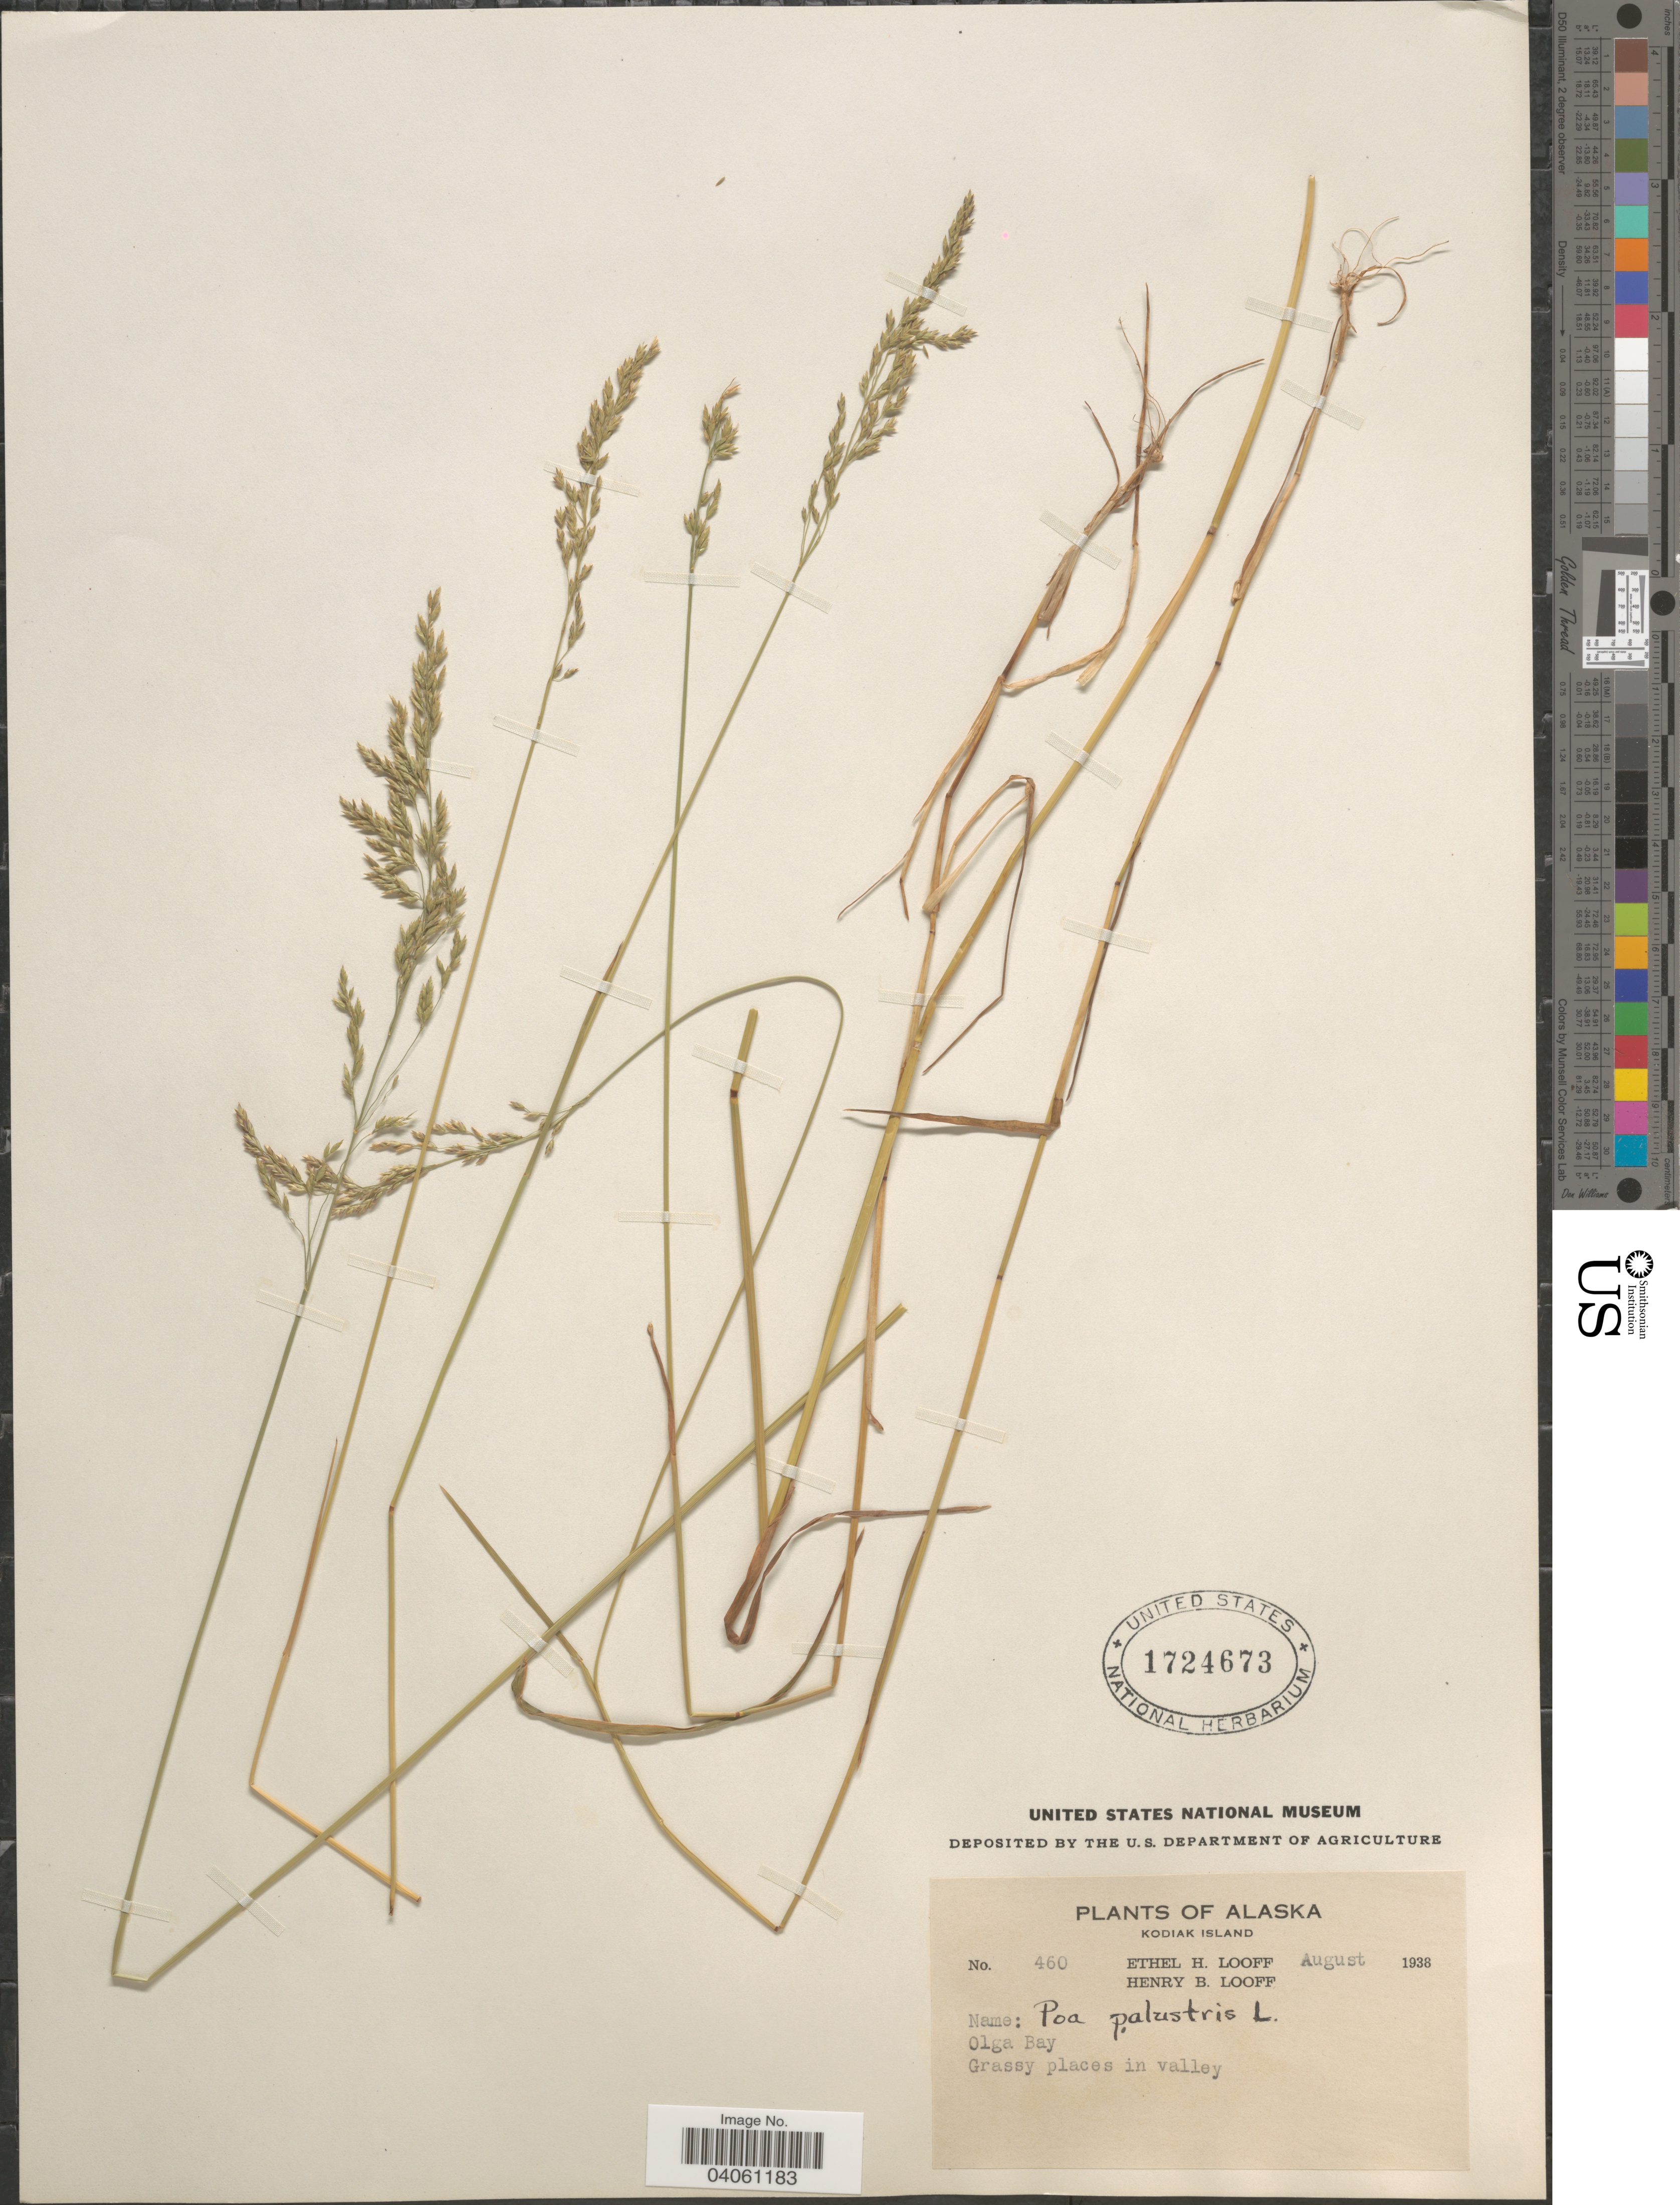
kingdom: Plantae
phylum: Tracheophyta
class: Liliopsida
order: Poales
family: Poaceae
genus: Poa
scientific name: Poa palustris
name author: L.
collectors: E. Looff & H. Looff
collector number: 460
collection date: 1938-08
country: United States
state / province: Alaska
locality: Kodiak Island. Olga Bay. Grassy places in valley.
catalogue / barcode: US 1724673